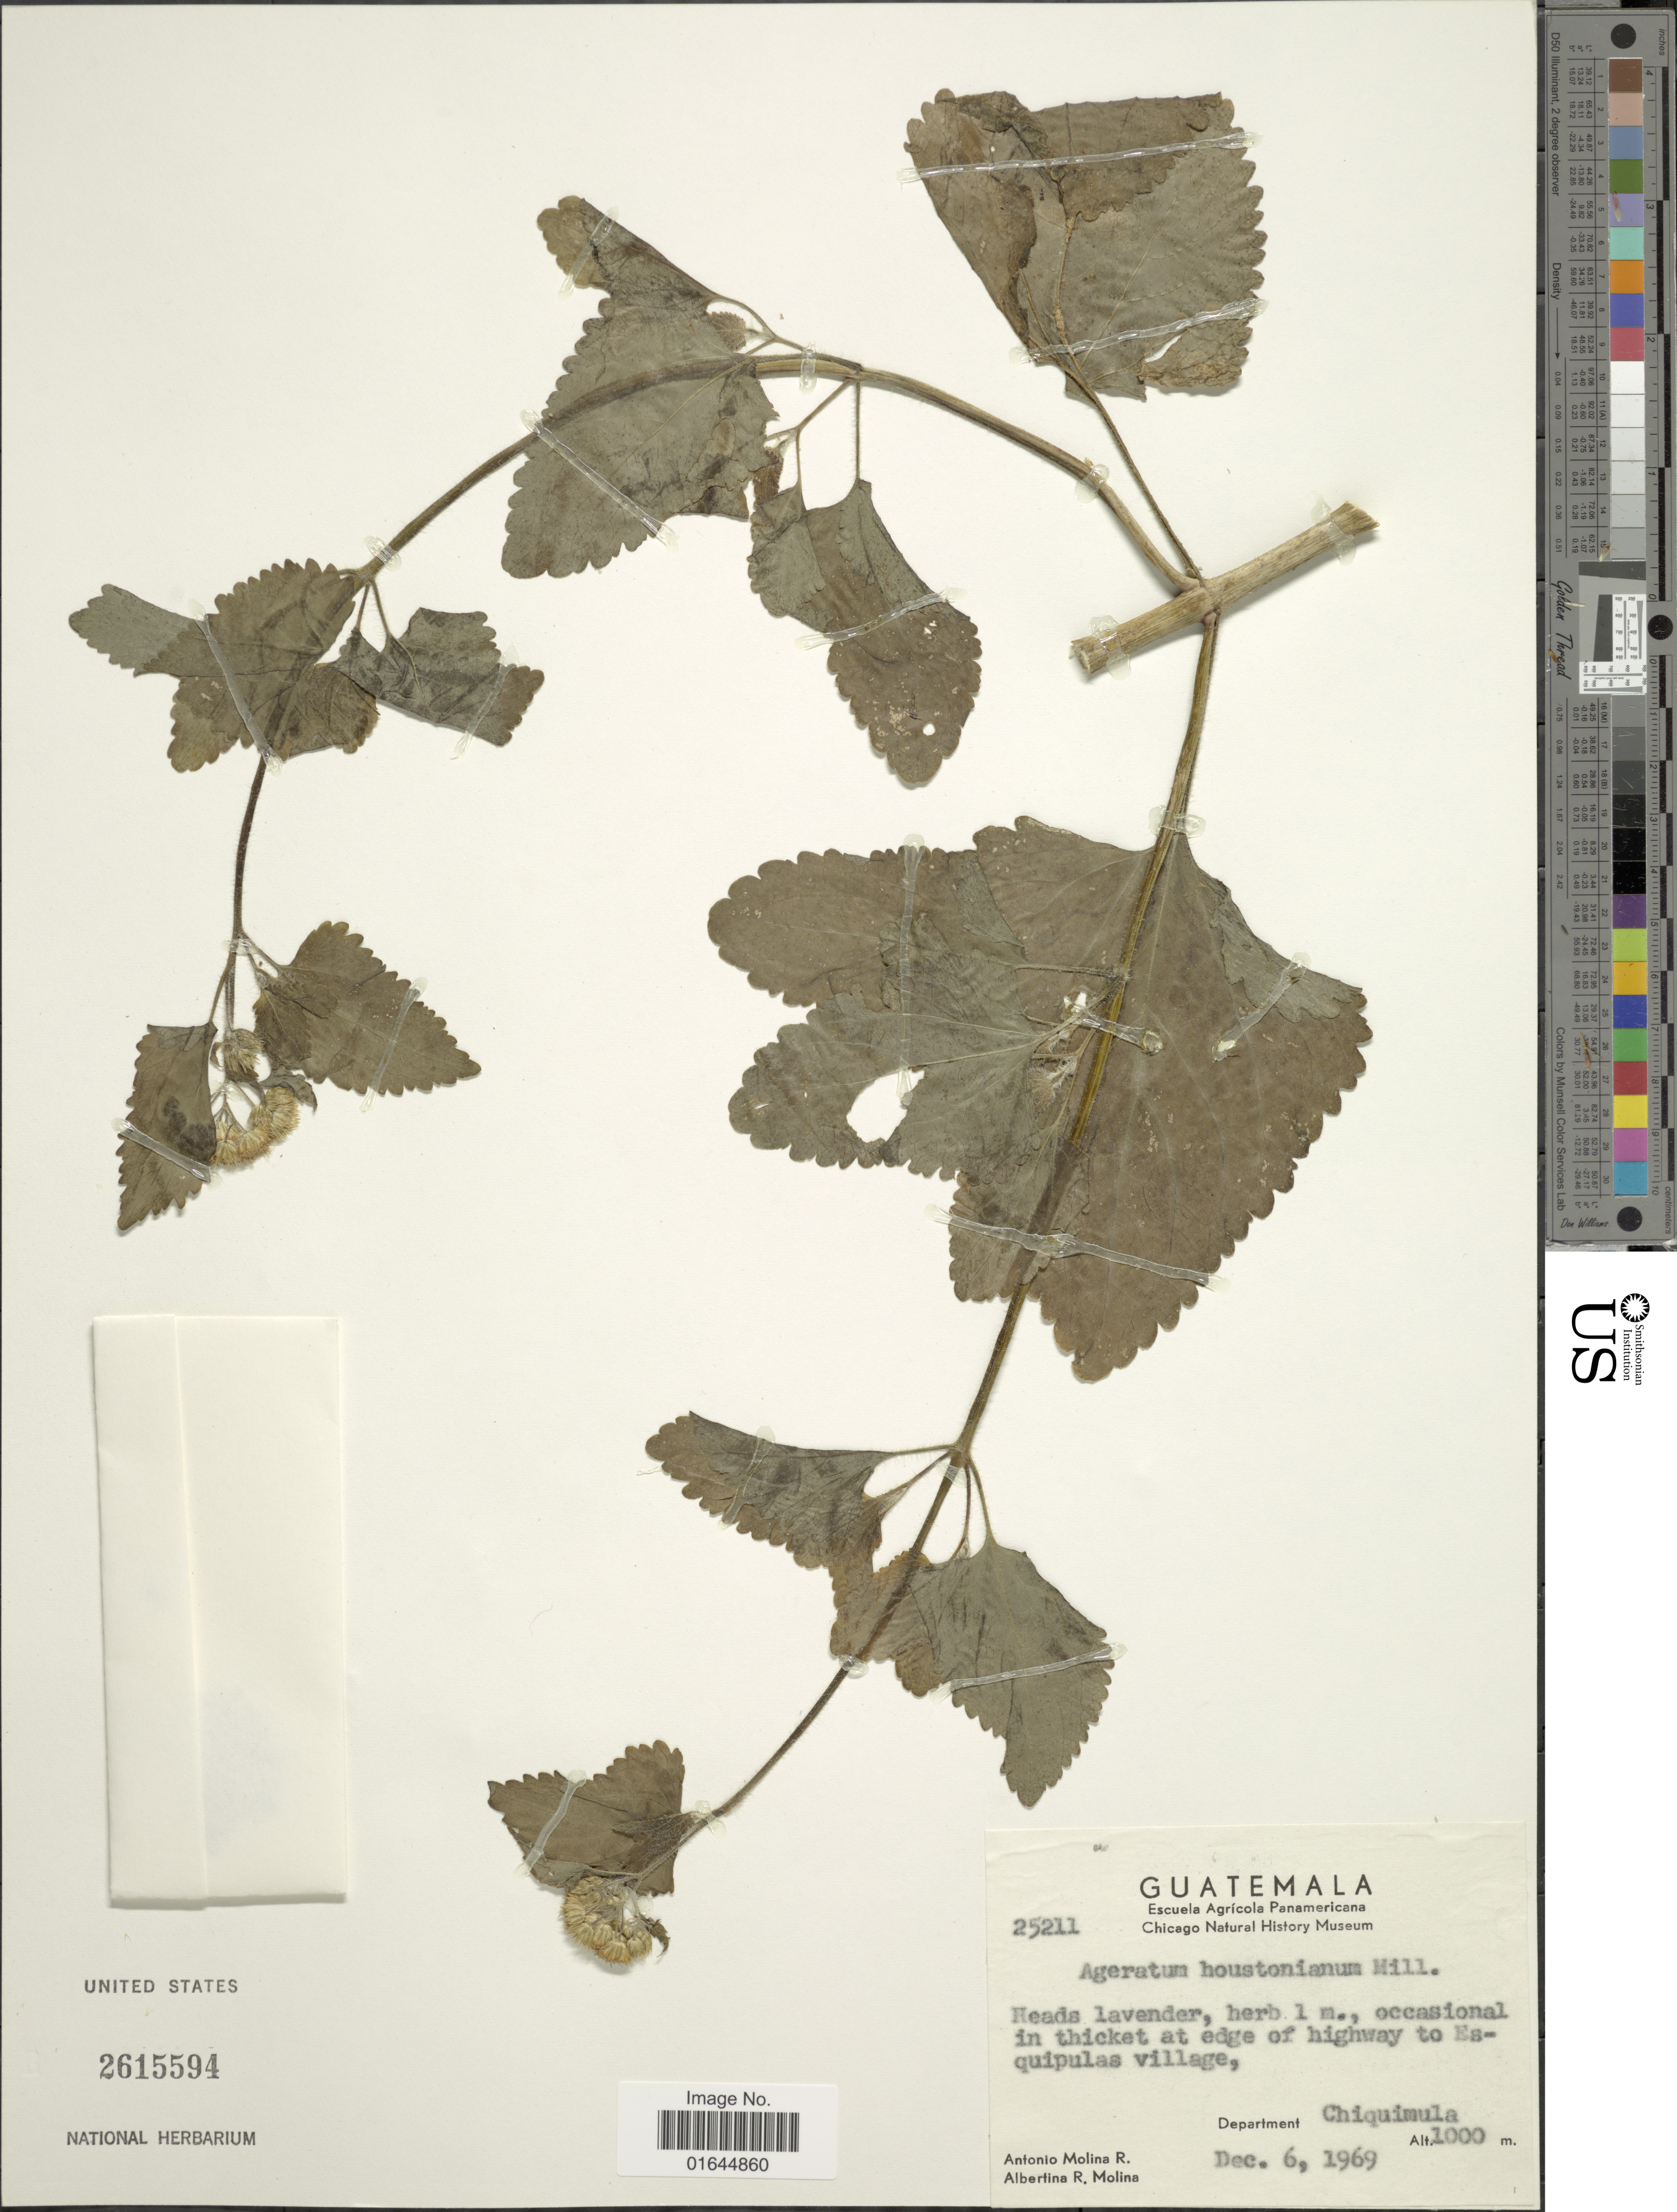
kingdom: Plantae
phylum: Tracheophyta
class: Magnoliopsida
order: Asterales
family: Asteraceae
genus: Ageratum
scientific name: Ageratum houstonianum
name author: Mill.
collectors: A. Molina R. & A. R. Molina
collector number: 25211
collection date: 1969-12-06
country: Guatemala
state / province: Chiquimula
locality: Guatemalam Department of Chiquimula, at edge of highway to Esquipulas village.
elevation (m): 1000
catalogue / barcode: US 2615594